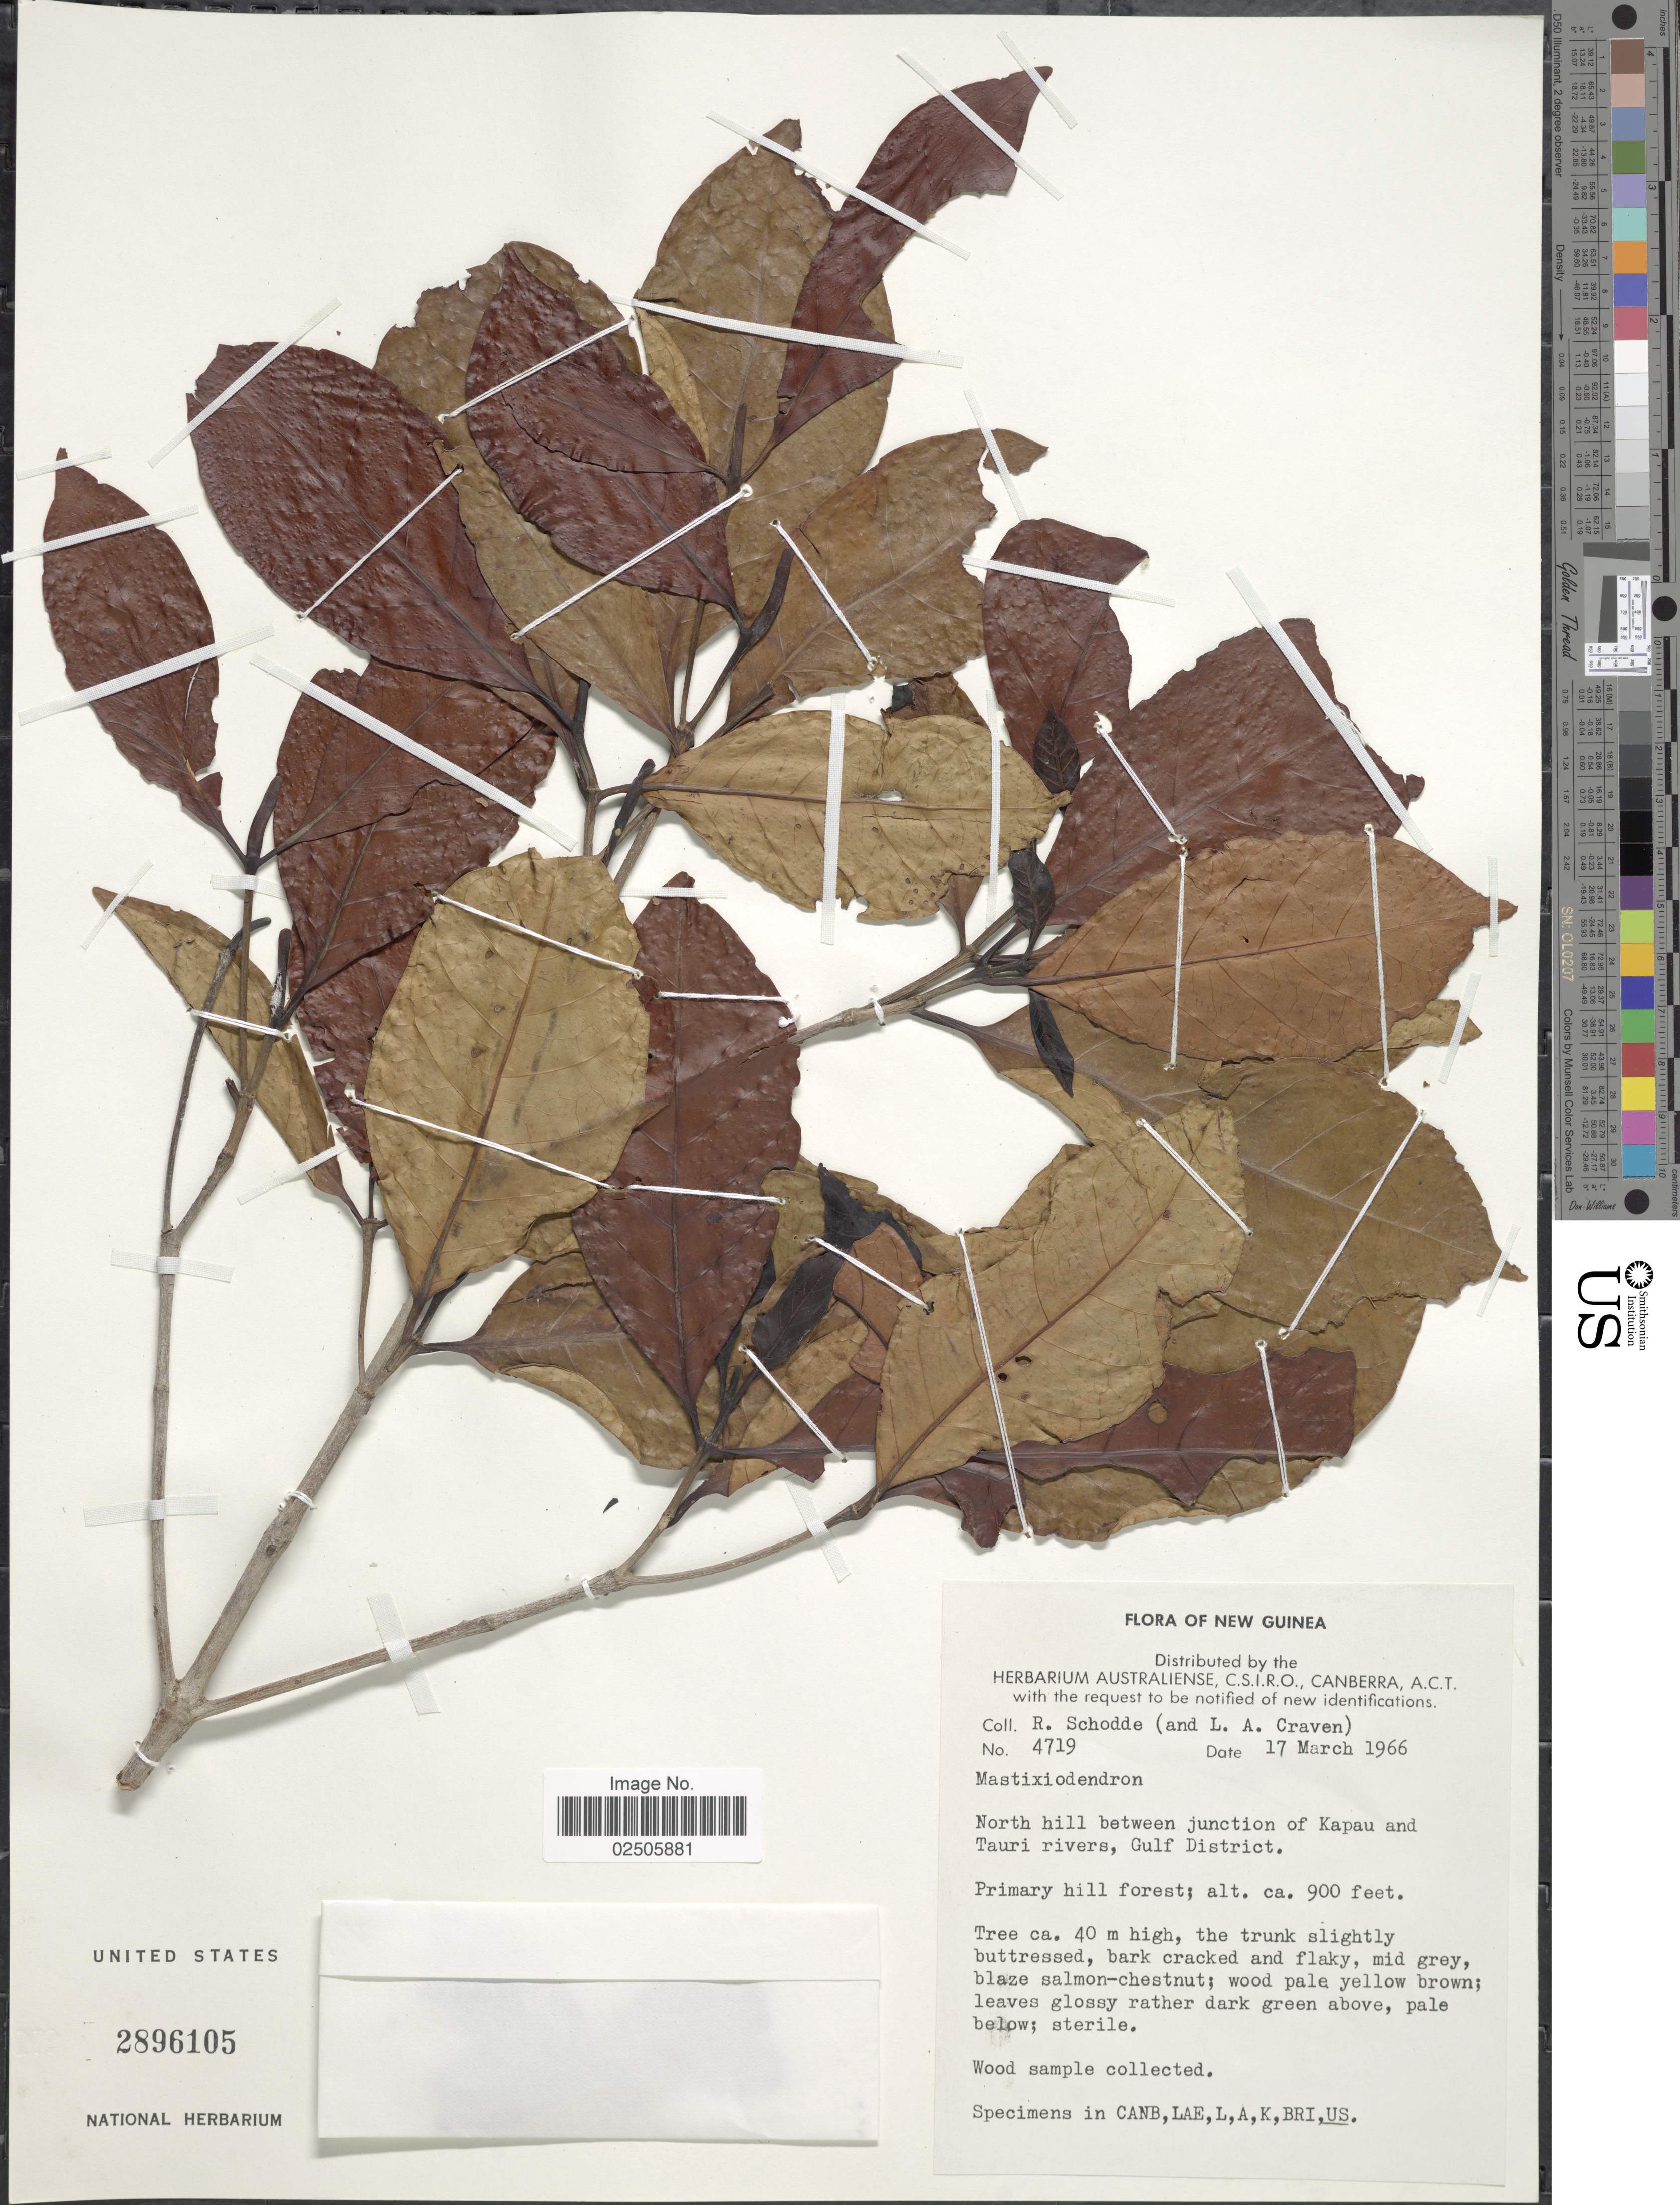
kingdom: Plantae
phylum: Tracheophyta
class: Magnoliopsida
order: Gentianales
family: Rubiaceae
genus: Mastixiodendron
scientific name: Mastixiodendron sp.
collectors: R. Schodde & L. A. Craven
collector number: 4719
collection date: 1966-03-17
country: Papua New Guinea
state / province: Gulf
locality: New Guinea, North hill between junction of Kapau and Tauri rivers, Gulf District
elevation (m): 274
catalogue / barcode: US 2896105